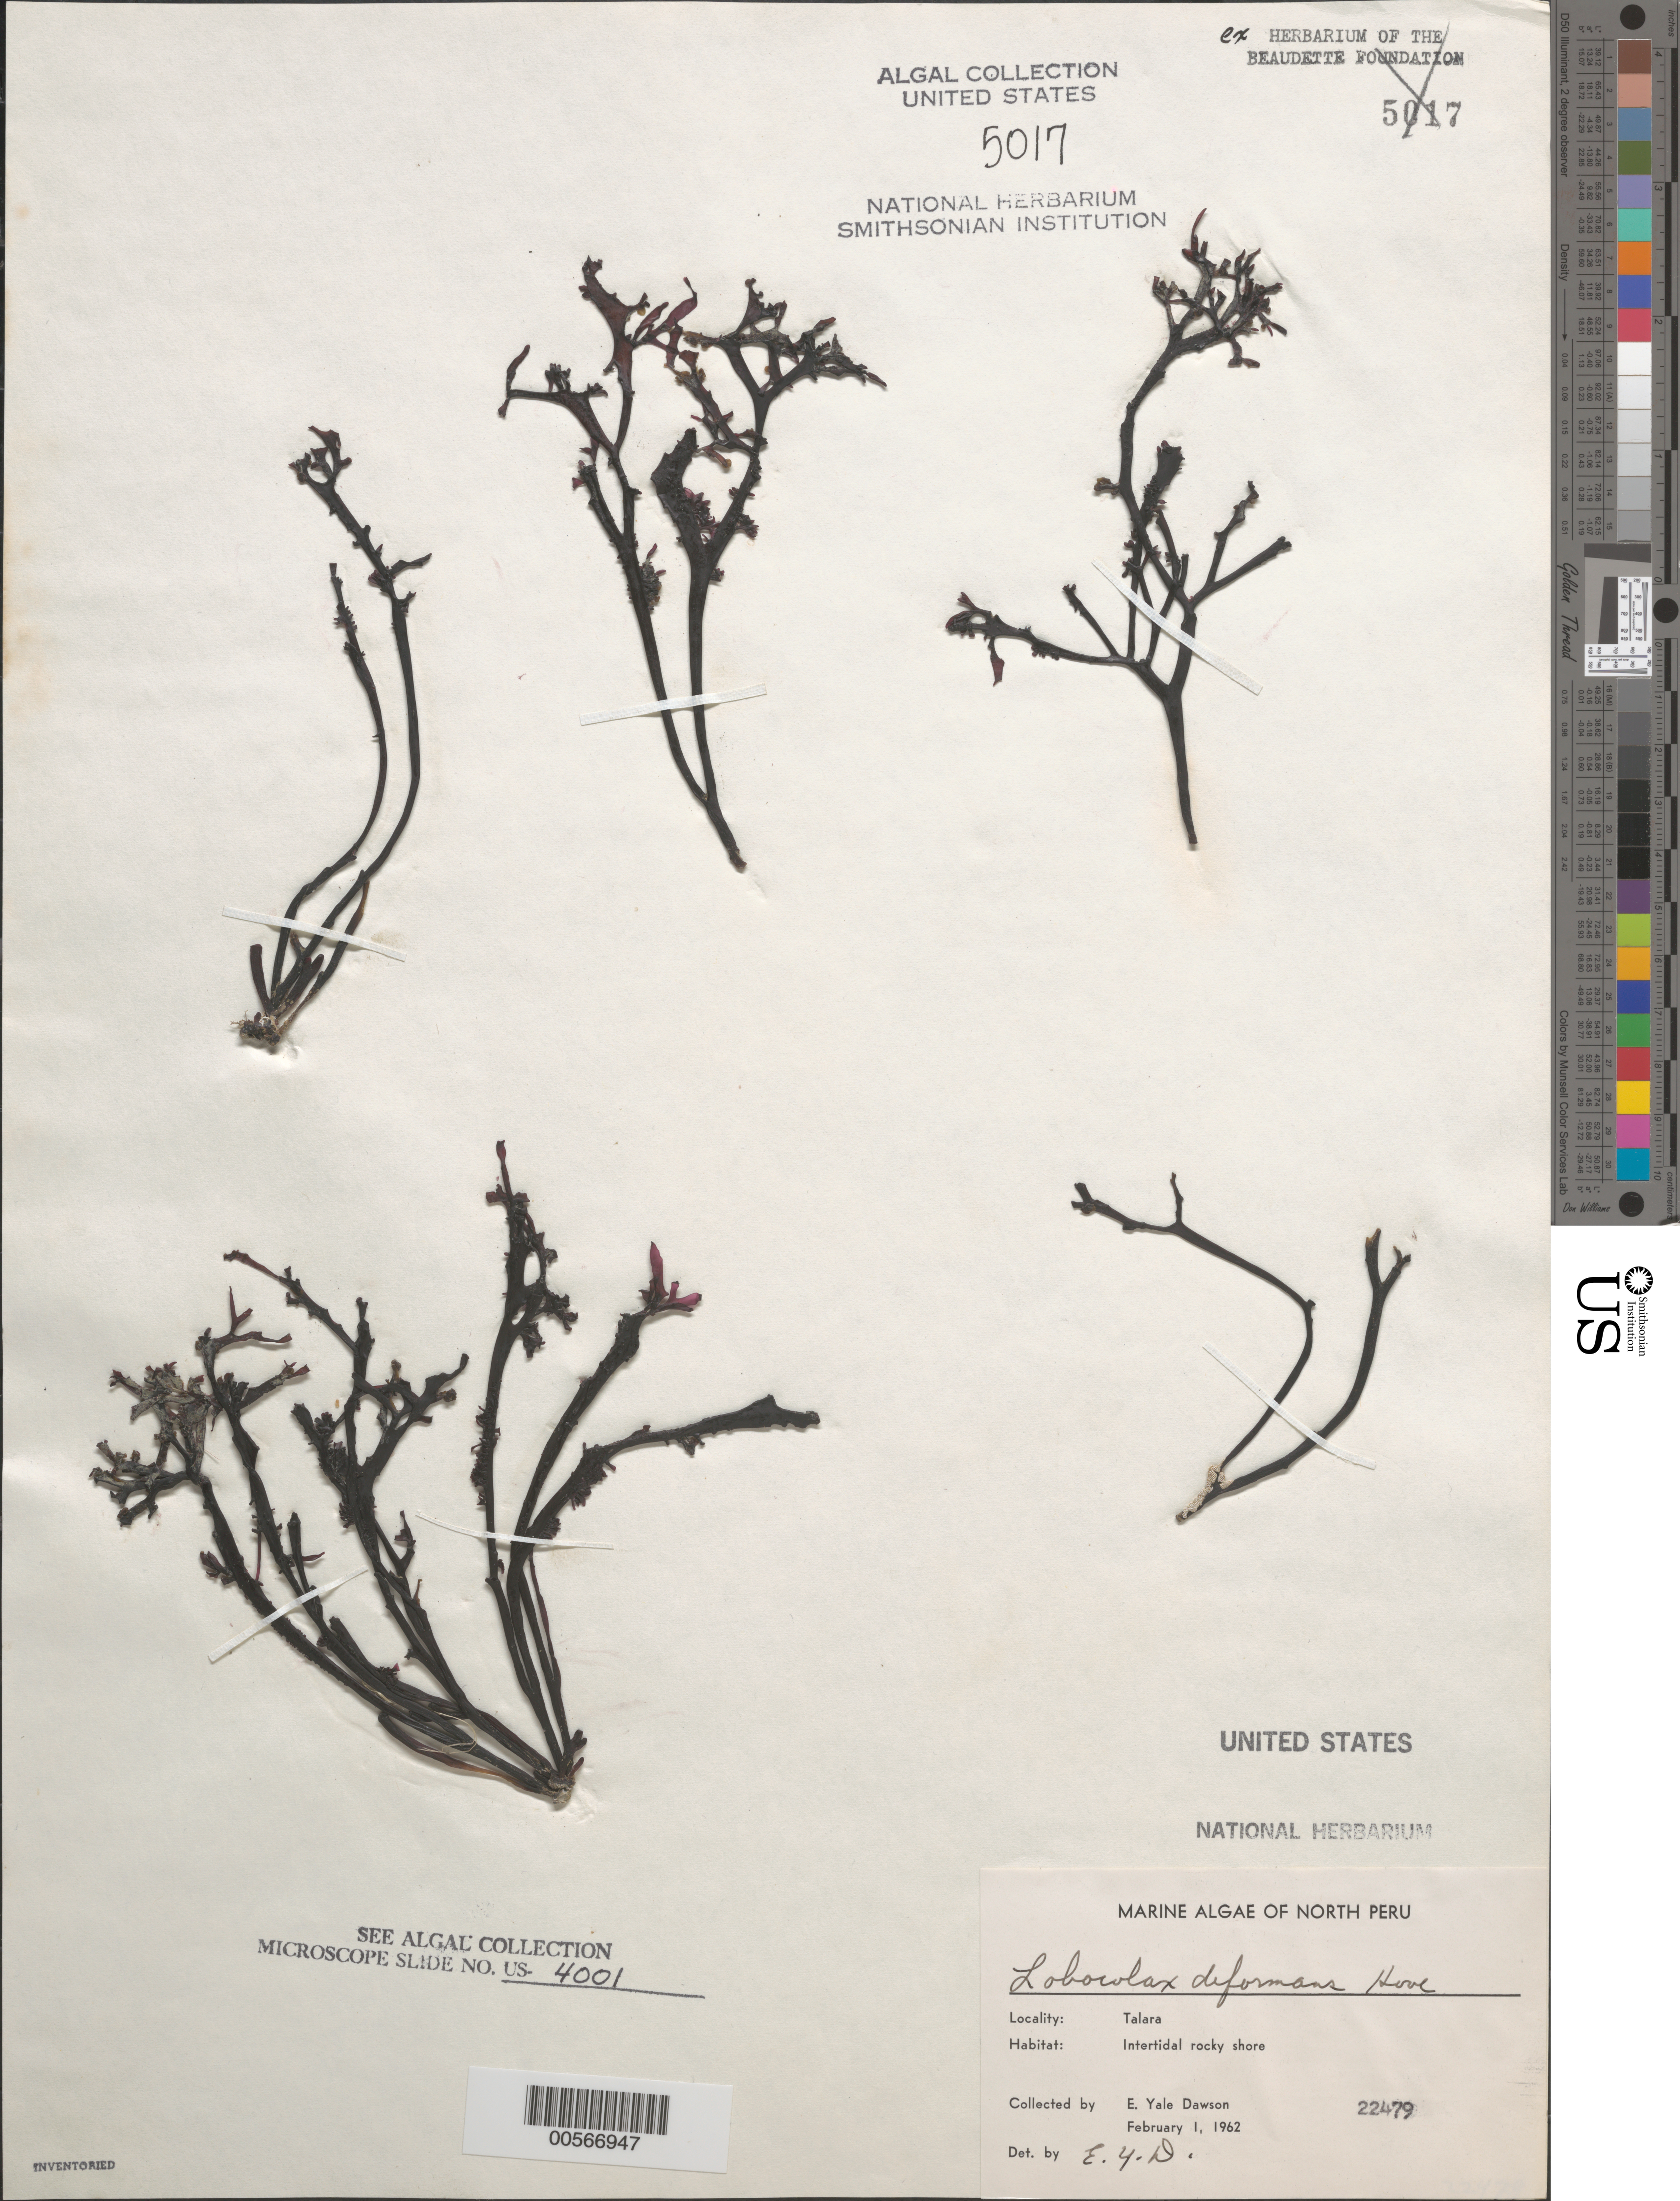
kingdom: Plantae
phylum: Rhodophyta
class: Florideophyceae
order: Cryptonemiales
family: Cryptonemiaceae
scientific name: Prionitis decipiens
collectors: E. Y. Dawson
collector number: EYD 22479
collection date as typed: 01 Feb 1962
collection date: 1962-02-01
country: Peru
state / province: Piura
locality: Talara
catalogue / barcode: US 5017